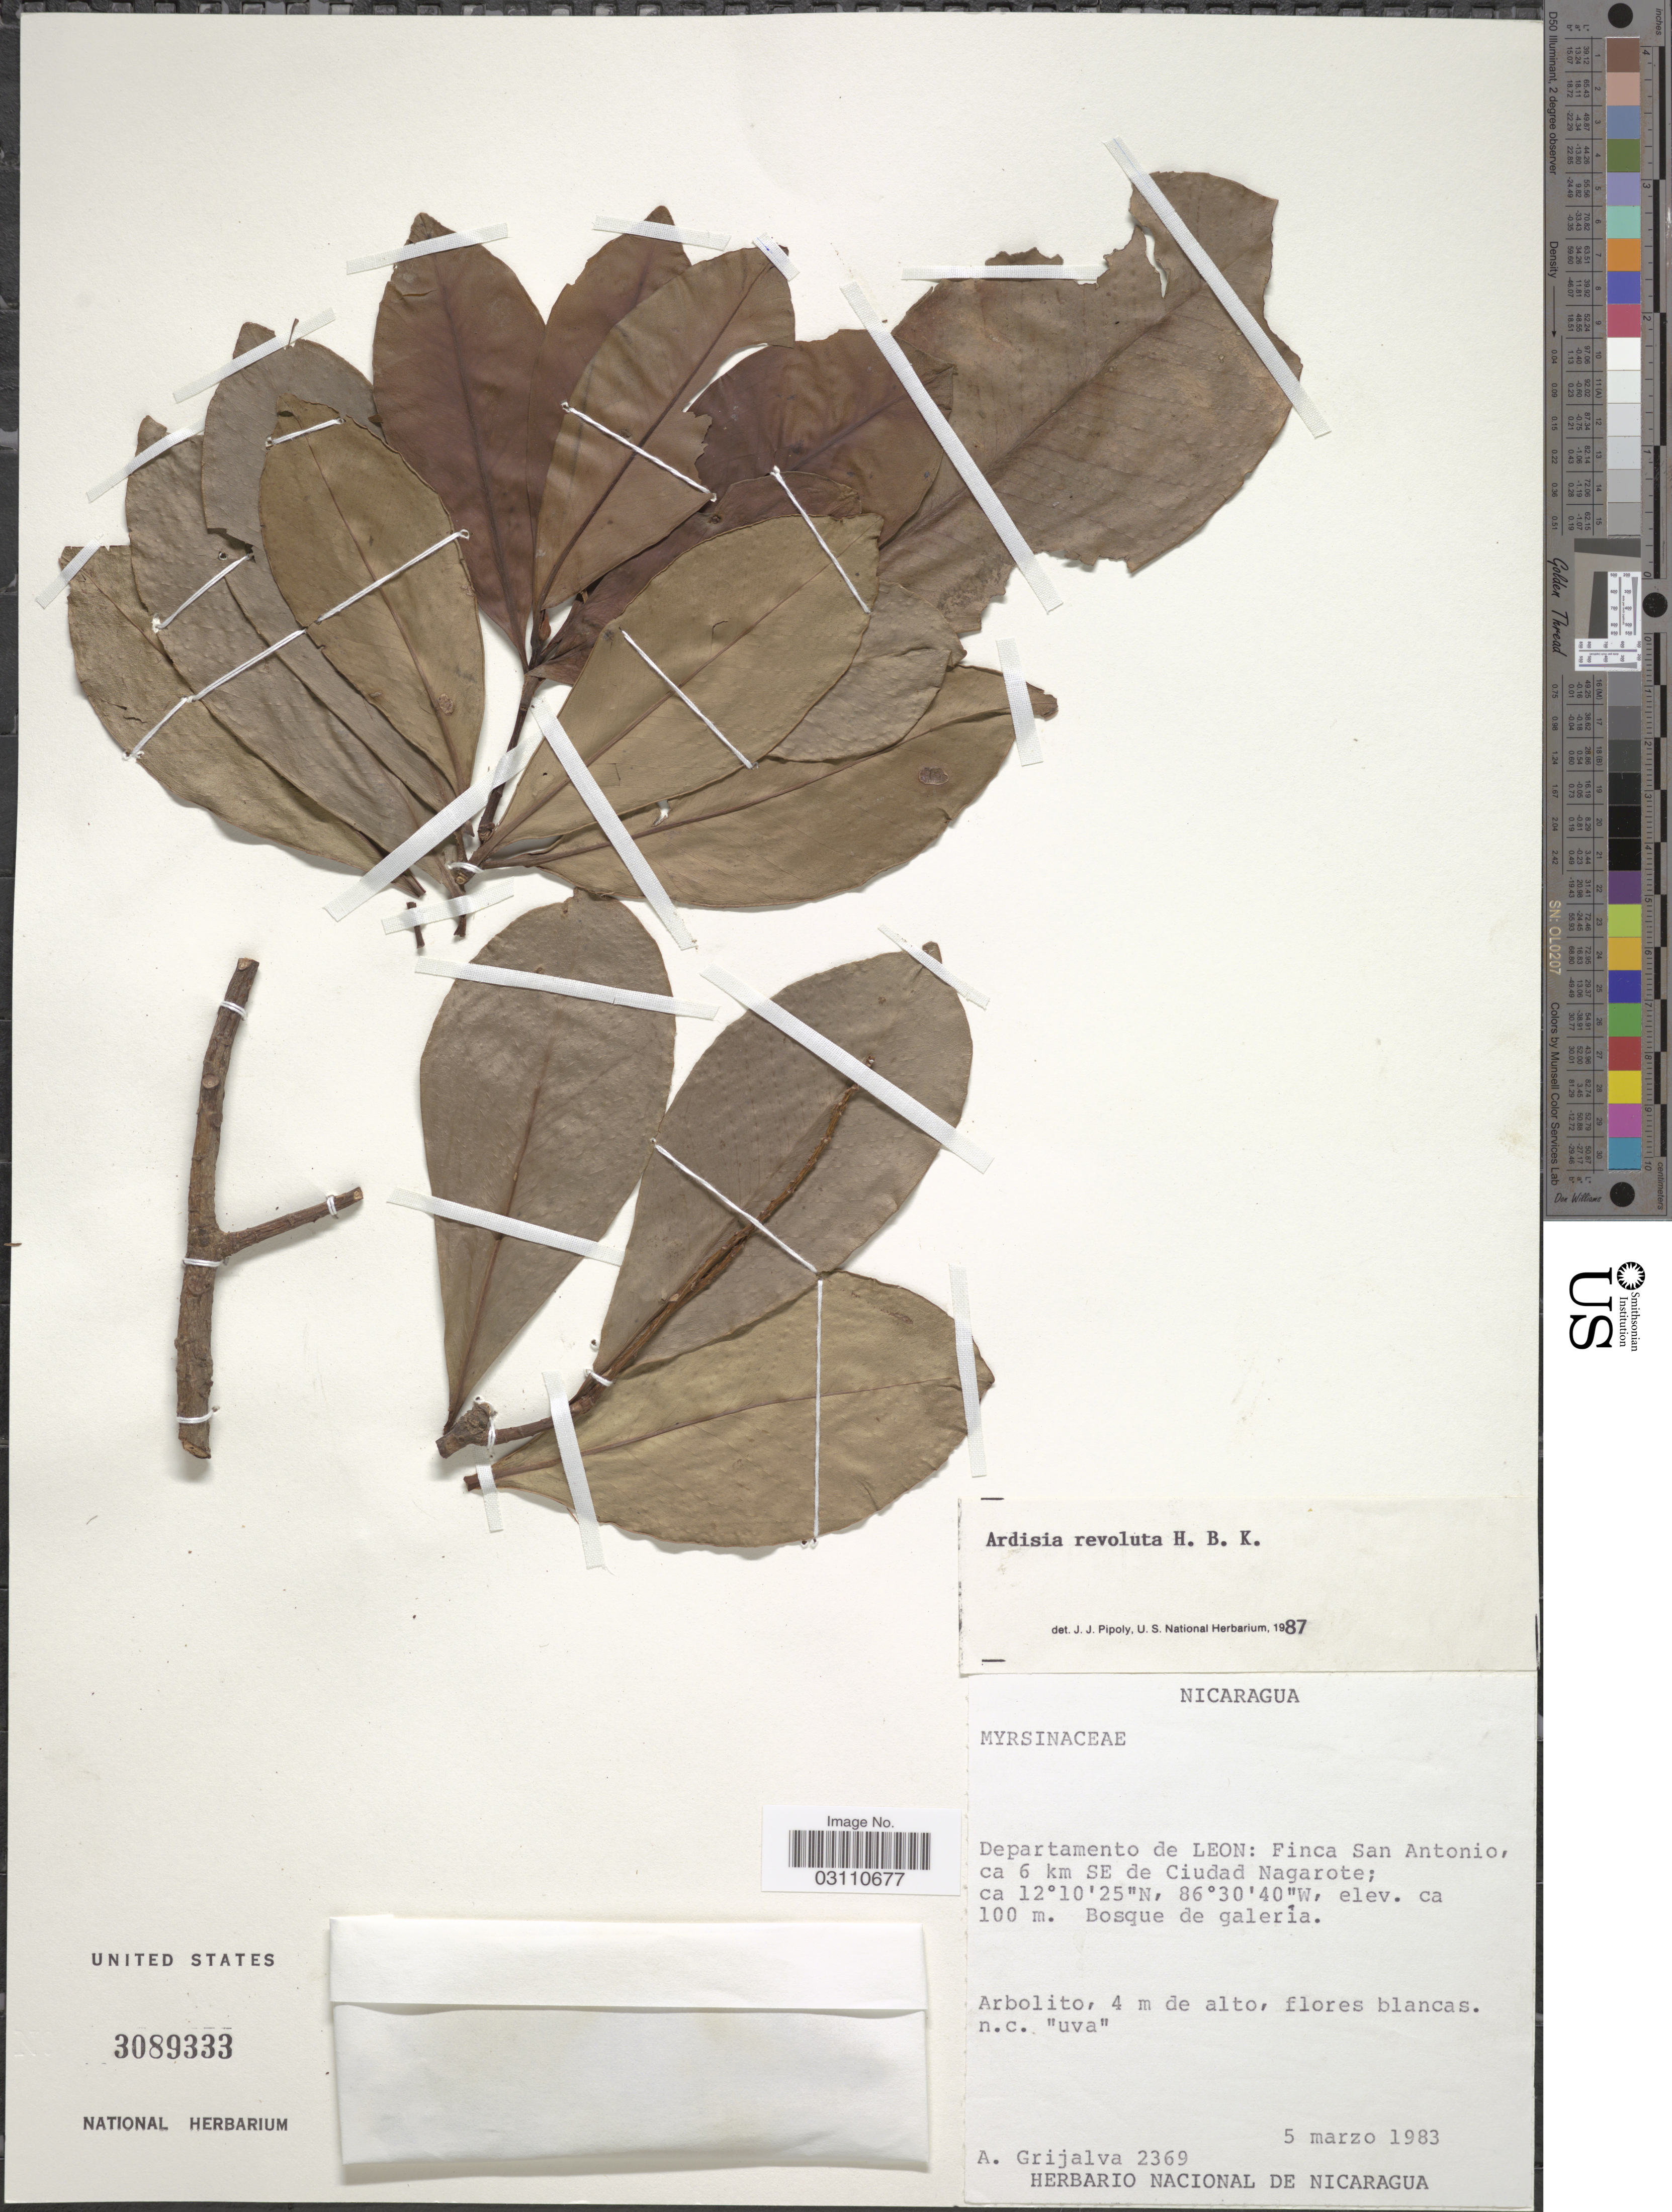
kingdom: Plantae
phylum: Tracheophyta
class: Magnoliopsida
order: Ericales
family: Primulaceae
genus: Ardisia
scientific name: Ardisia revoluta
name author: Kunth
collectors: A. Grijalva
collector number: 2369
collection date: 1983-03-05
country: Nicaragua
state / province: Leon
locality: Departamento de Leon: Finca San Antonio, ca 6 km SE de Ciudad Nagarote.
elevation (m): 100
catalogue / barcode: US 3089333